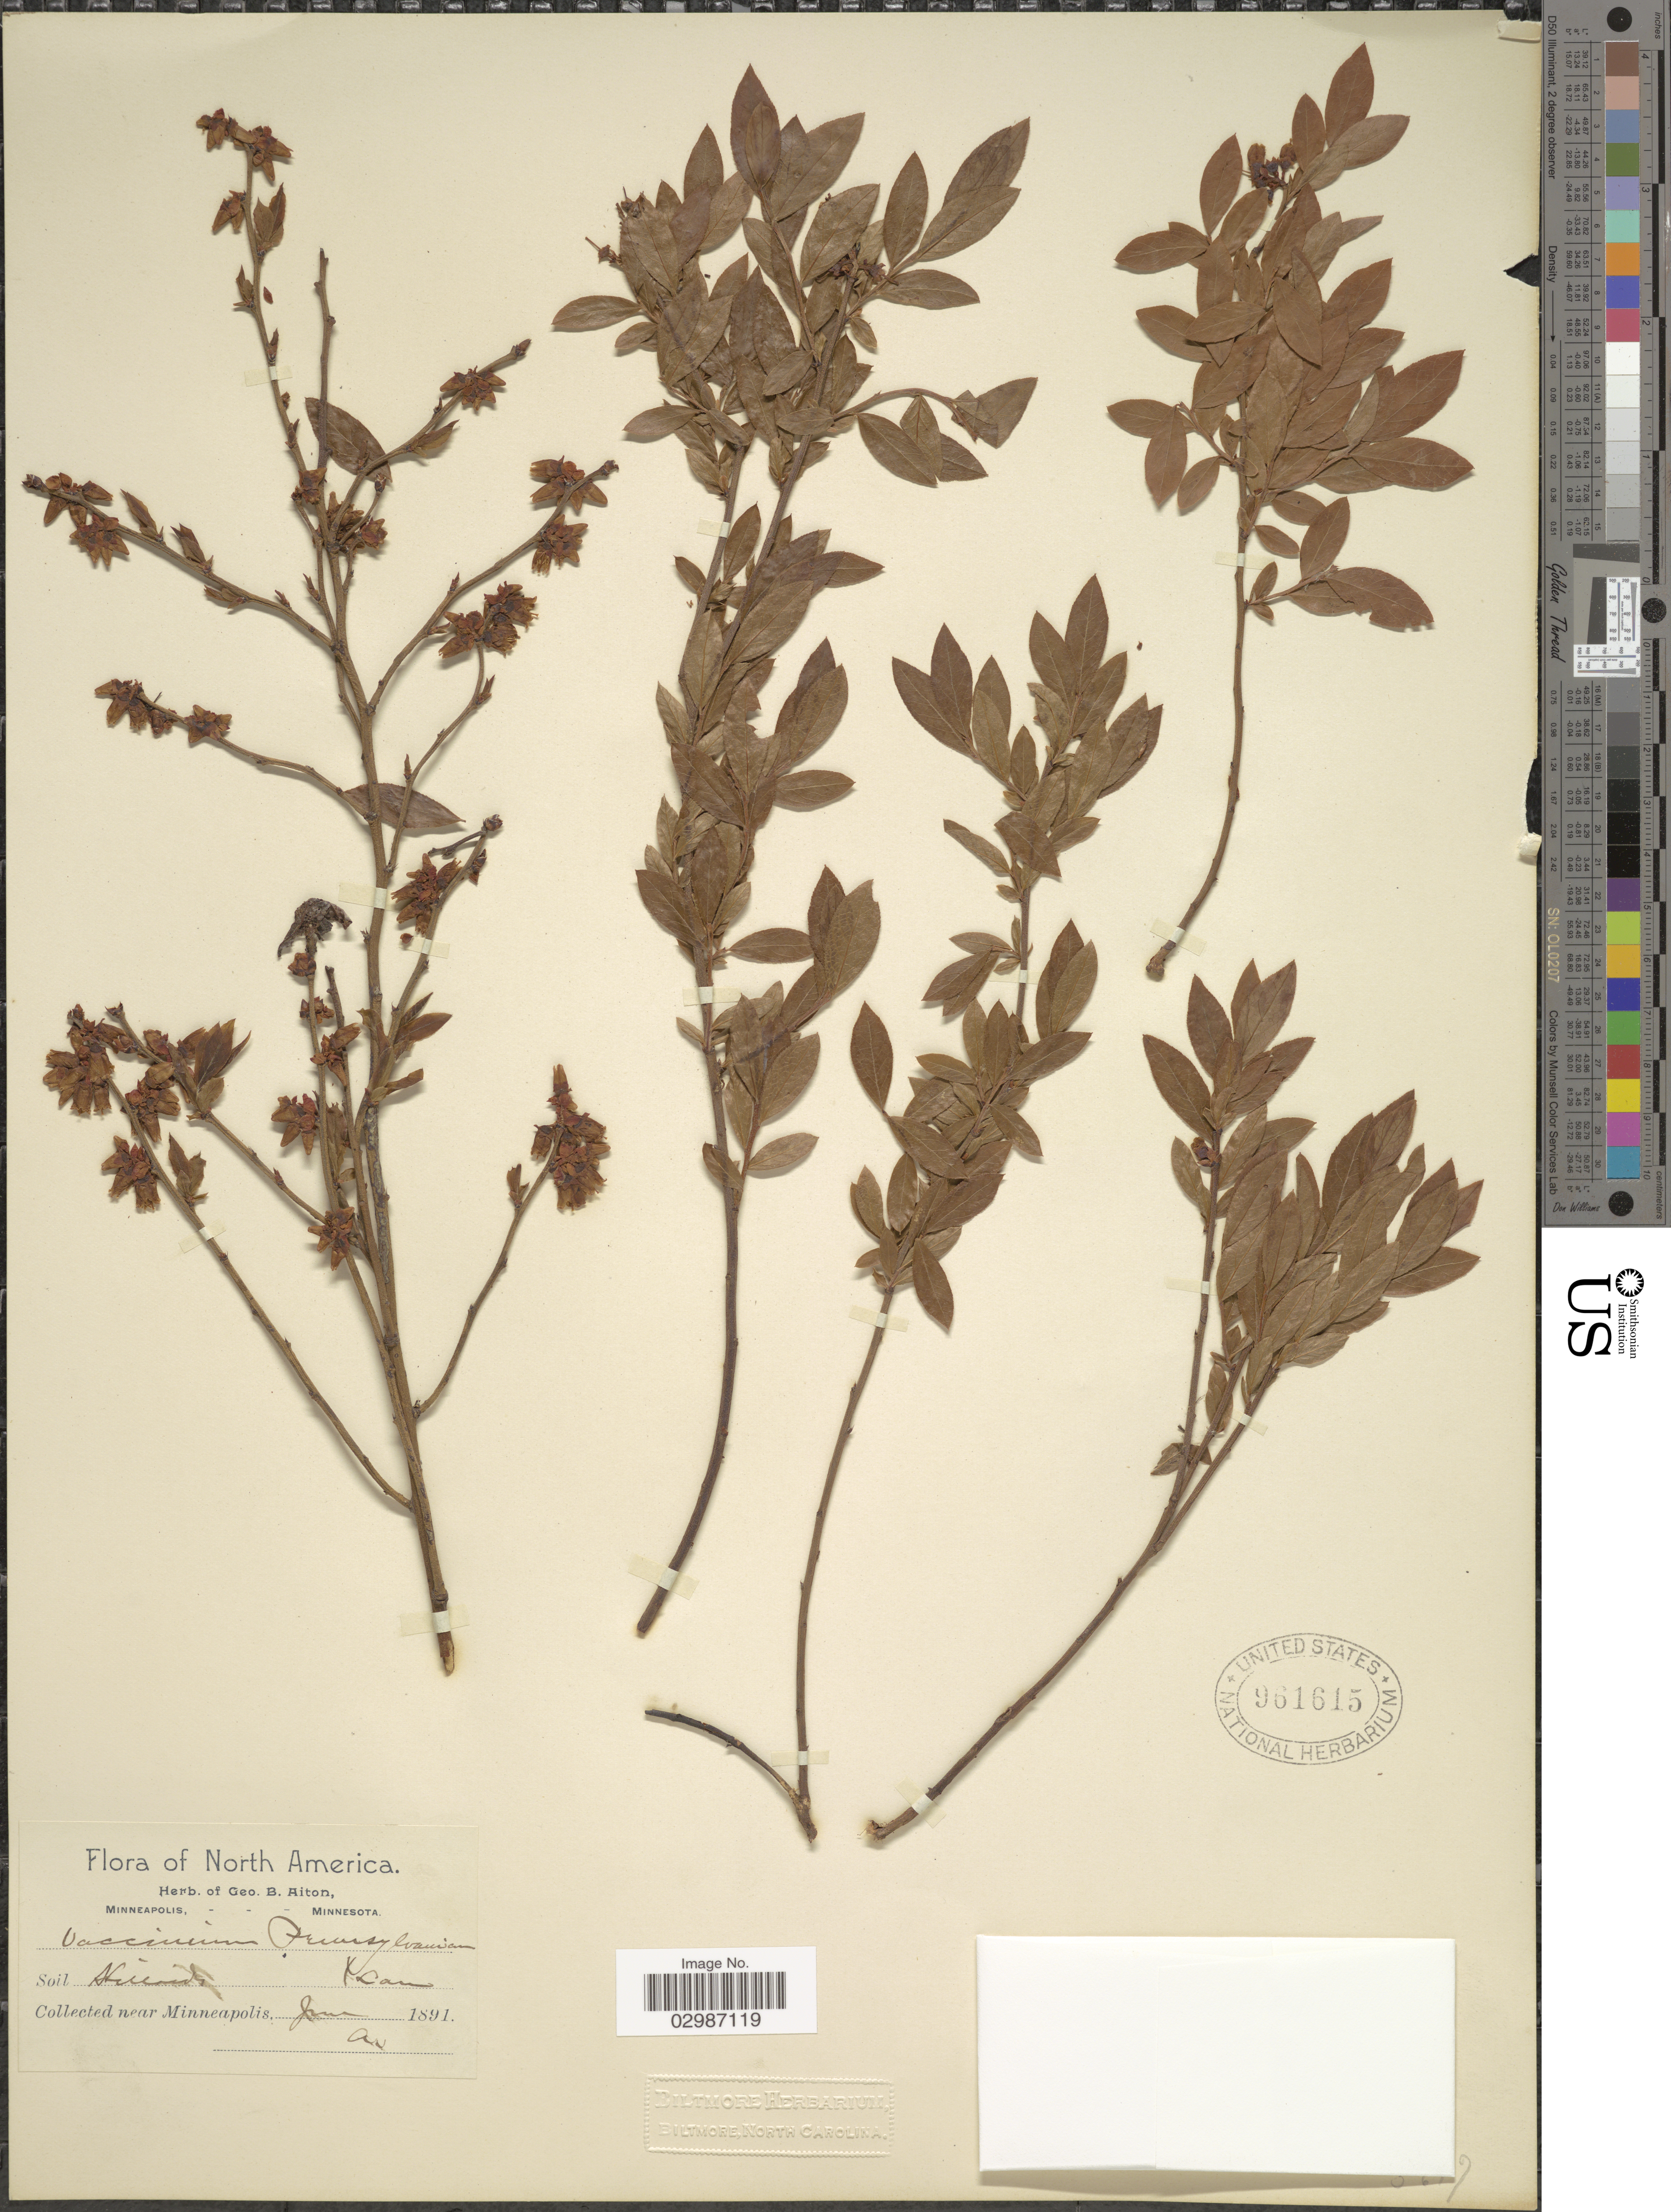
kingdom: Plantae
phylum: Tracheophyta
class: Magnoliopsida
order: Ericales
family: Ericaceae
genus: Vaccinium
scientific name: Vaccinium angustifolium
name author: Aiton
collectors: ex herb. Geo. B. Aiton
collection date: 1891-01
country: United States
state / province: Minnesota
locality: Near Minneapolis.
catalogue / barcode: US 961615